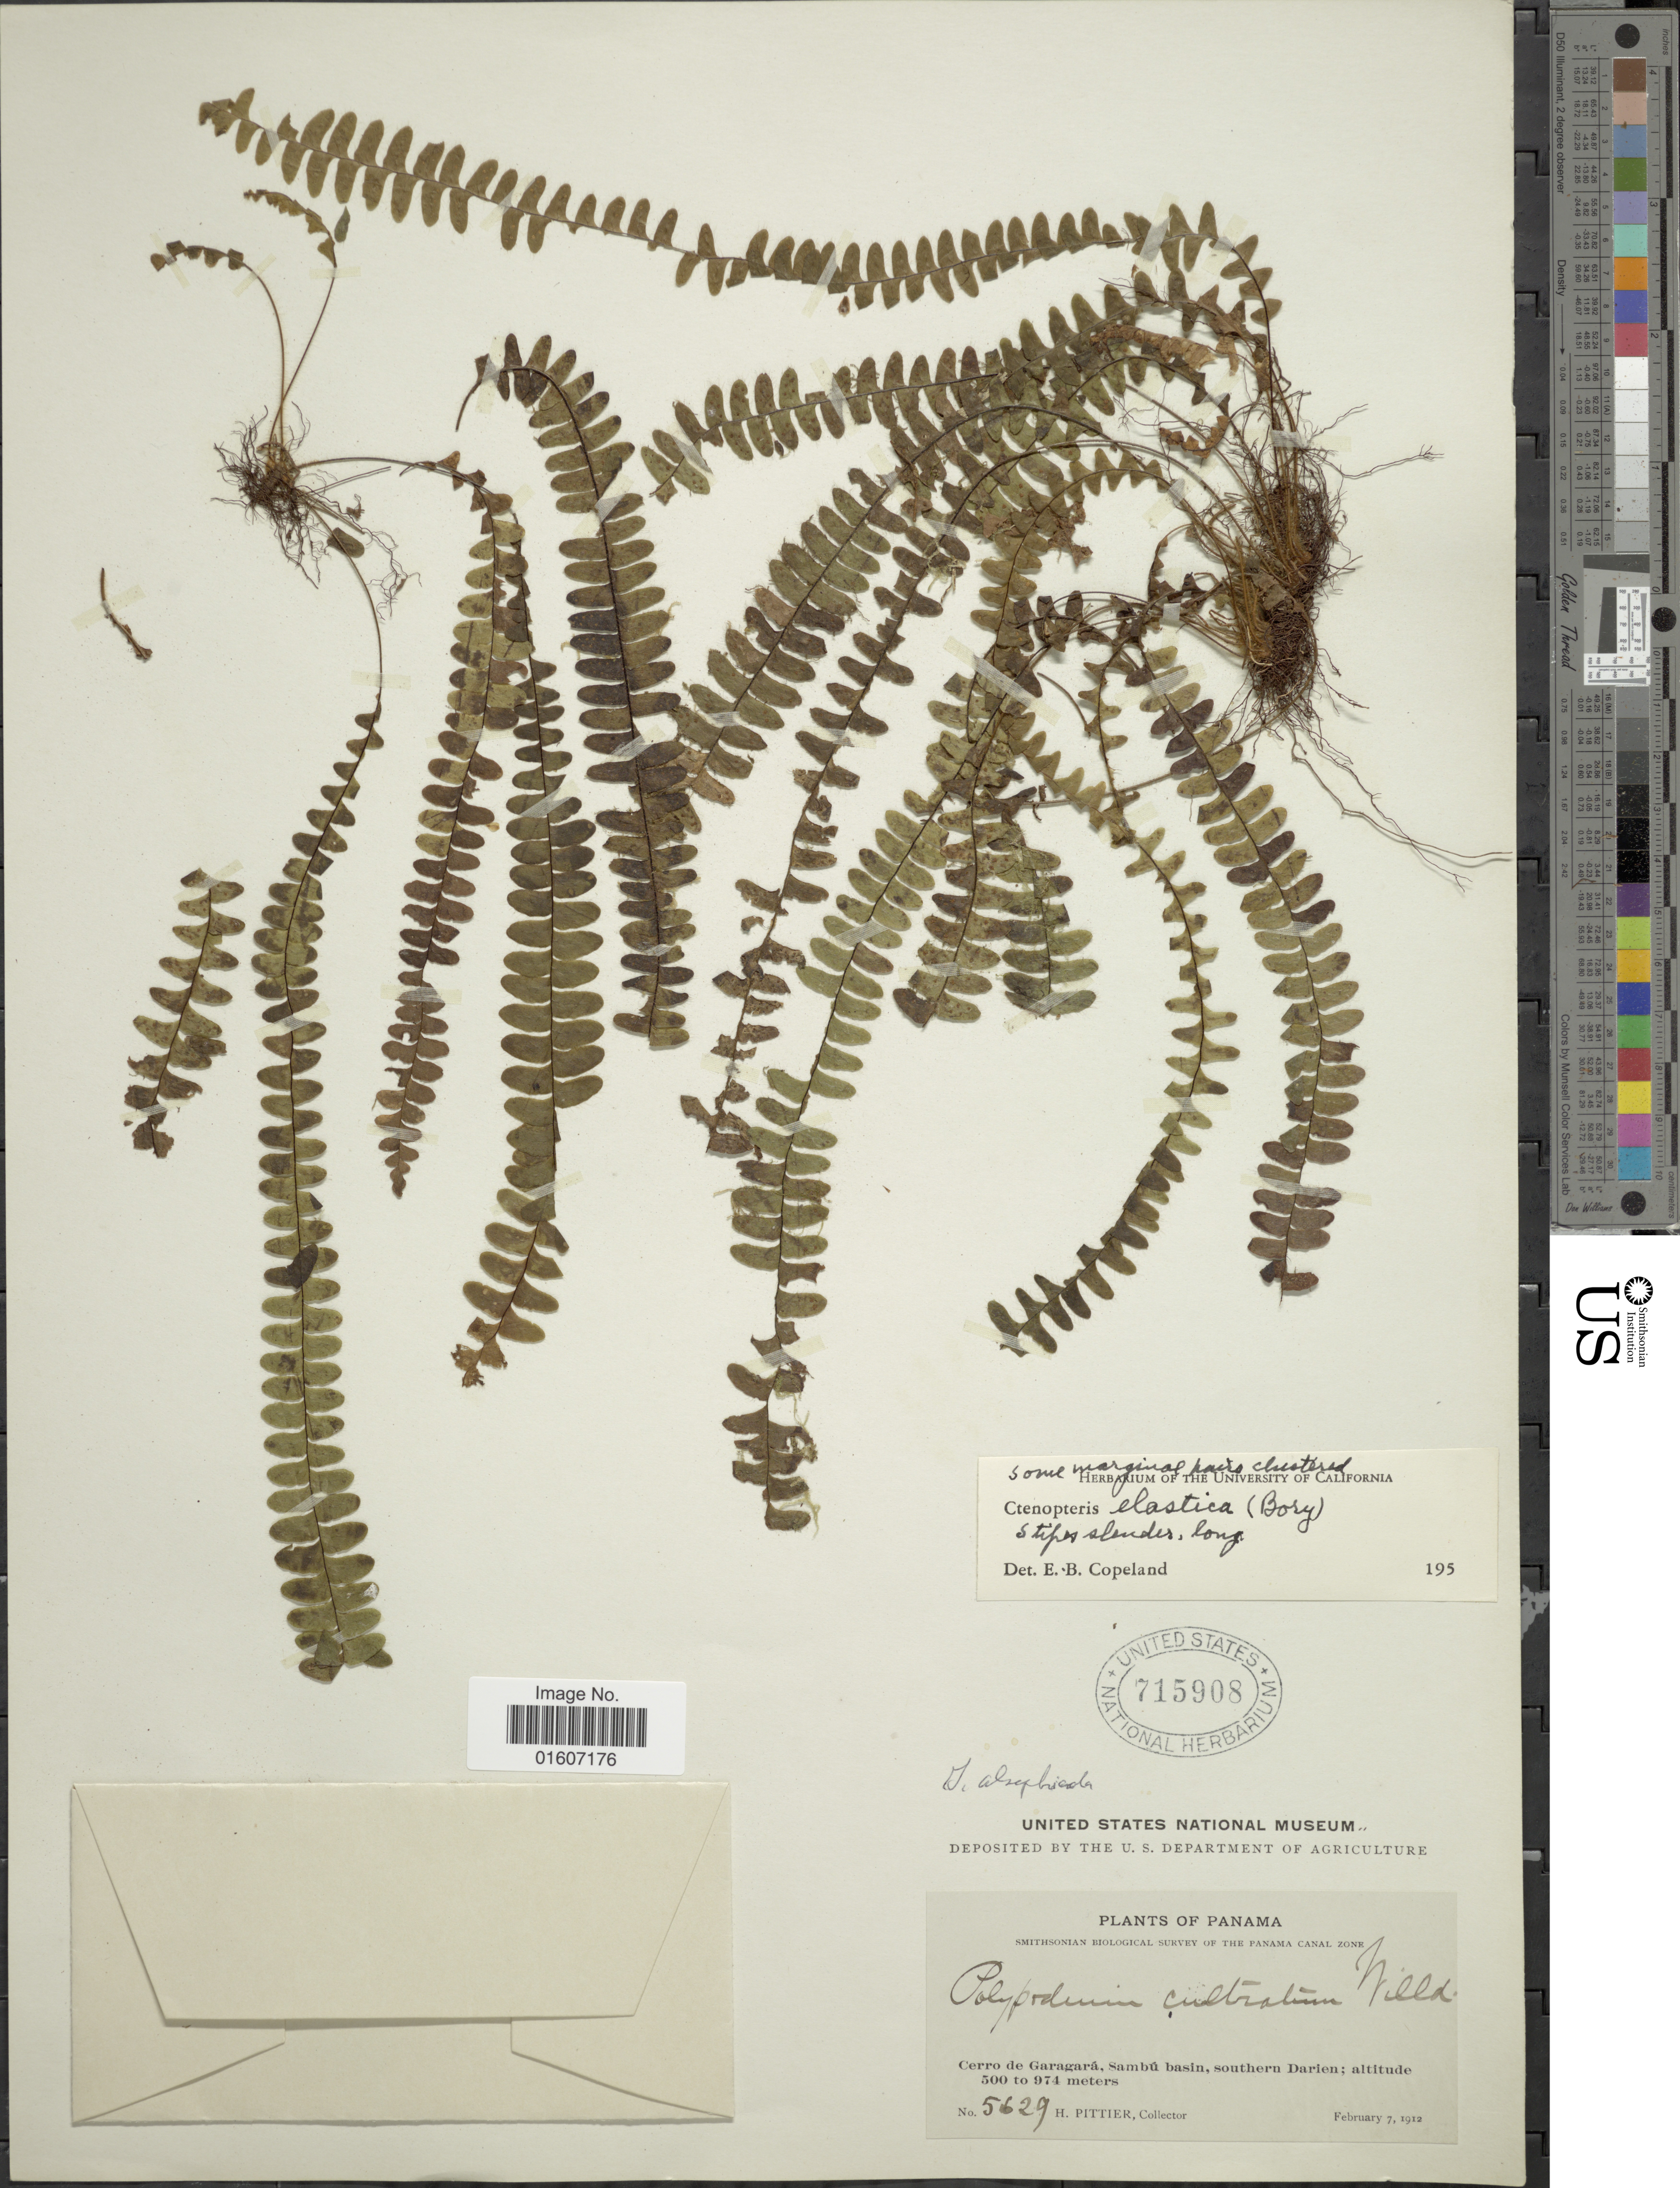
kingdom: Plantae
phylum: Tracheophyta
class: Polypodiopsida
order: Polypodiales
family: Polypodiaceae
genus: Terpsichore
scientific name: Terpsichore alsophilicola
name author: (Christ) A.R. Sm.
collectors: H. F. Pittier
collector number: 5629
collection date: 1912-02-07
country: Panama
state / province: Darién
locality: Cerro de Garagará, Sambú basin, southern Darien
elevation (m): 500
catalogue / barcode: US 715908